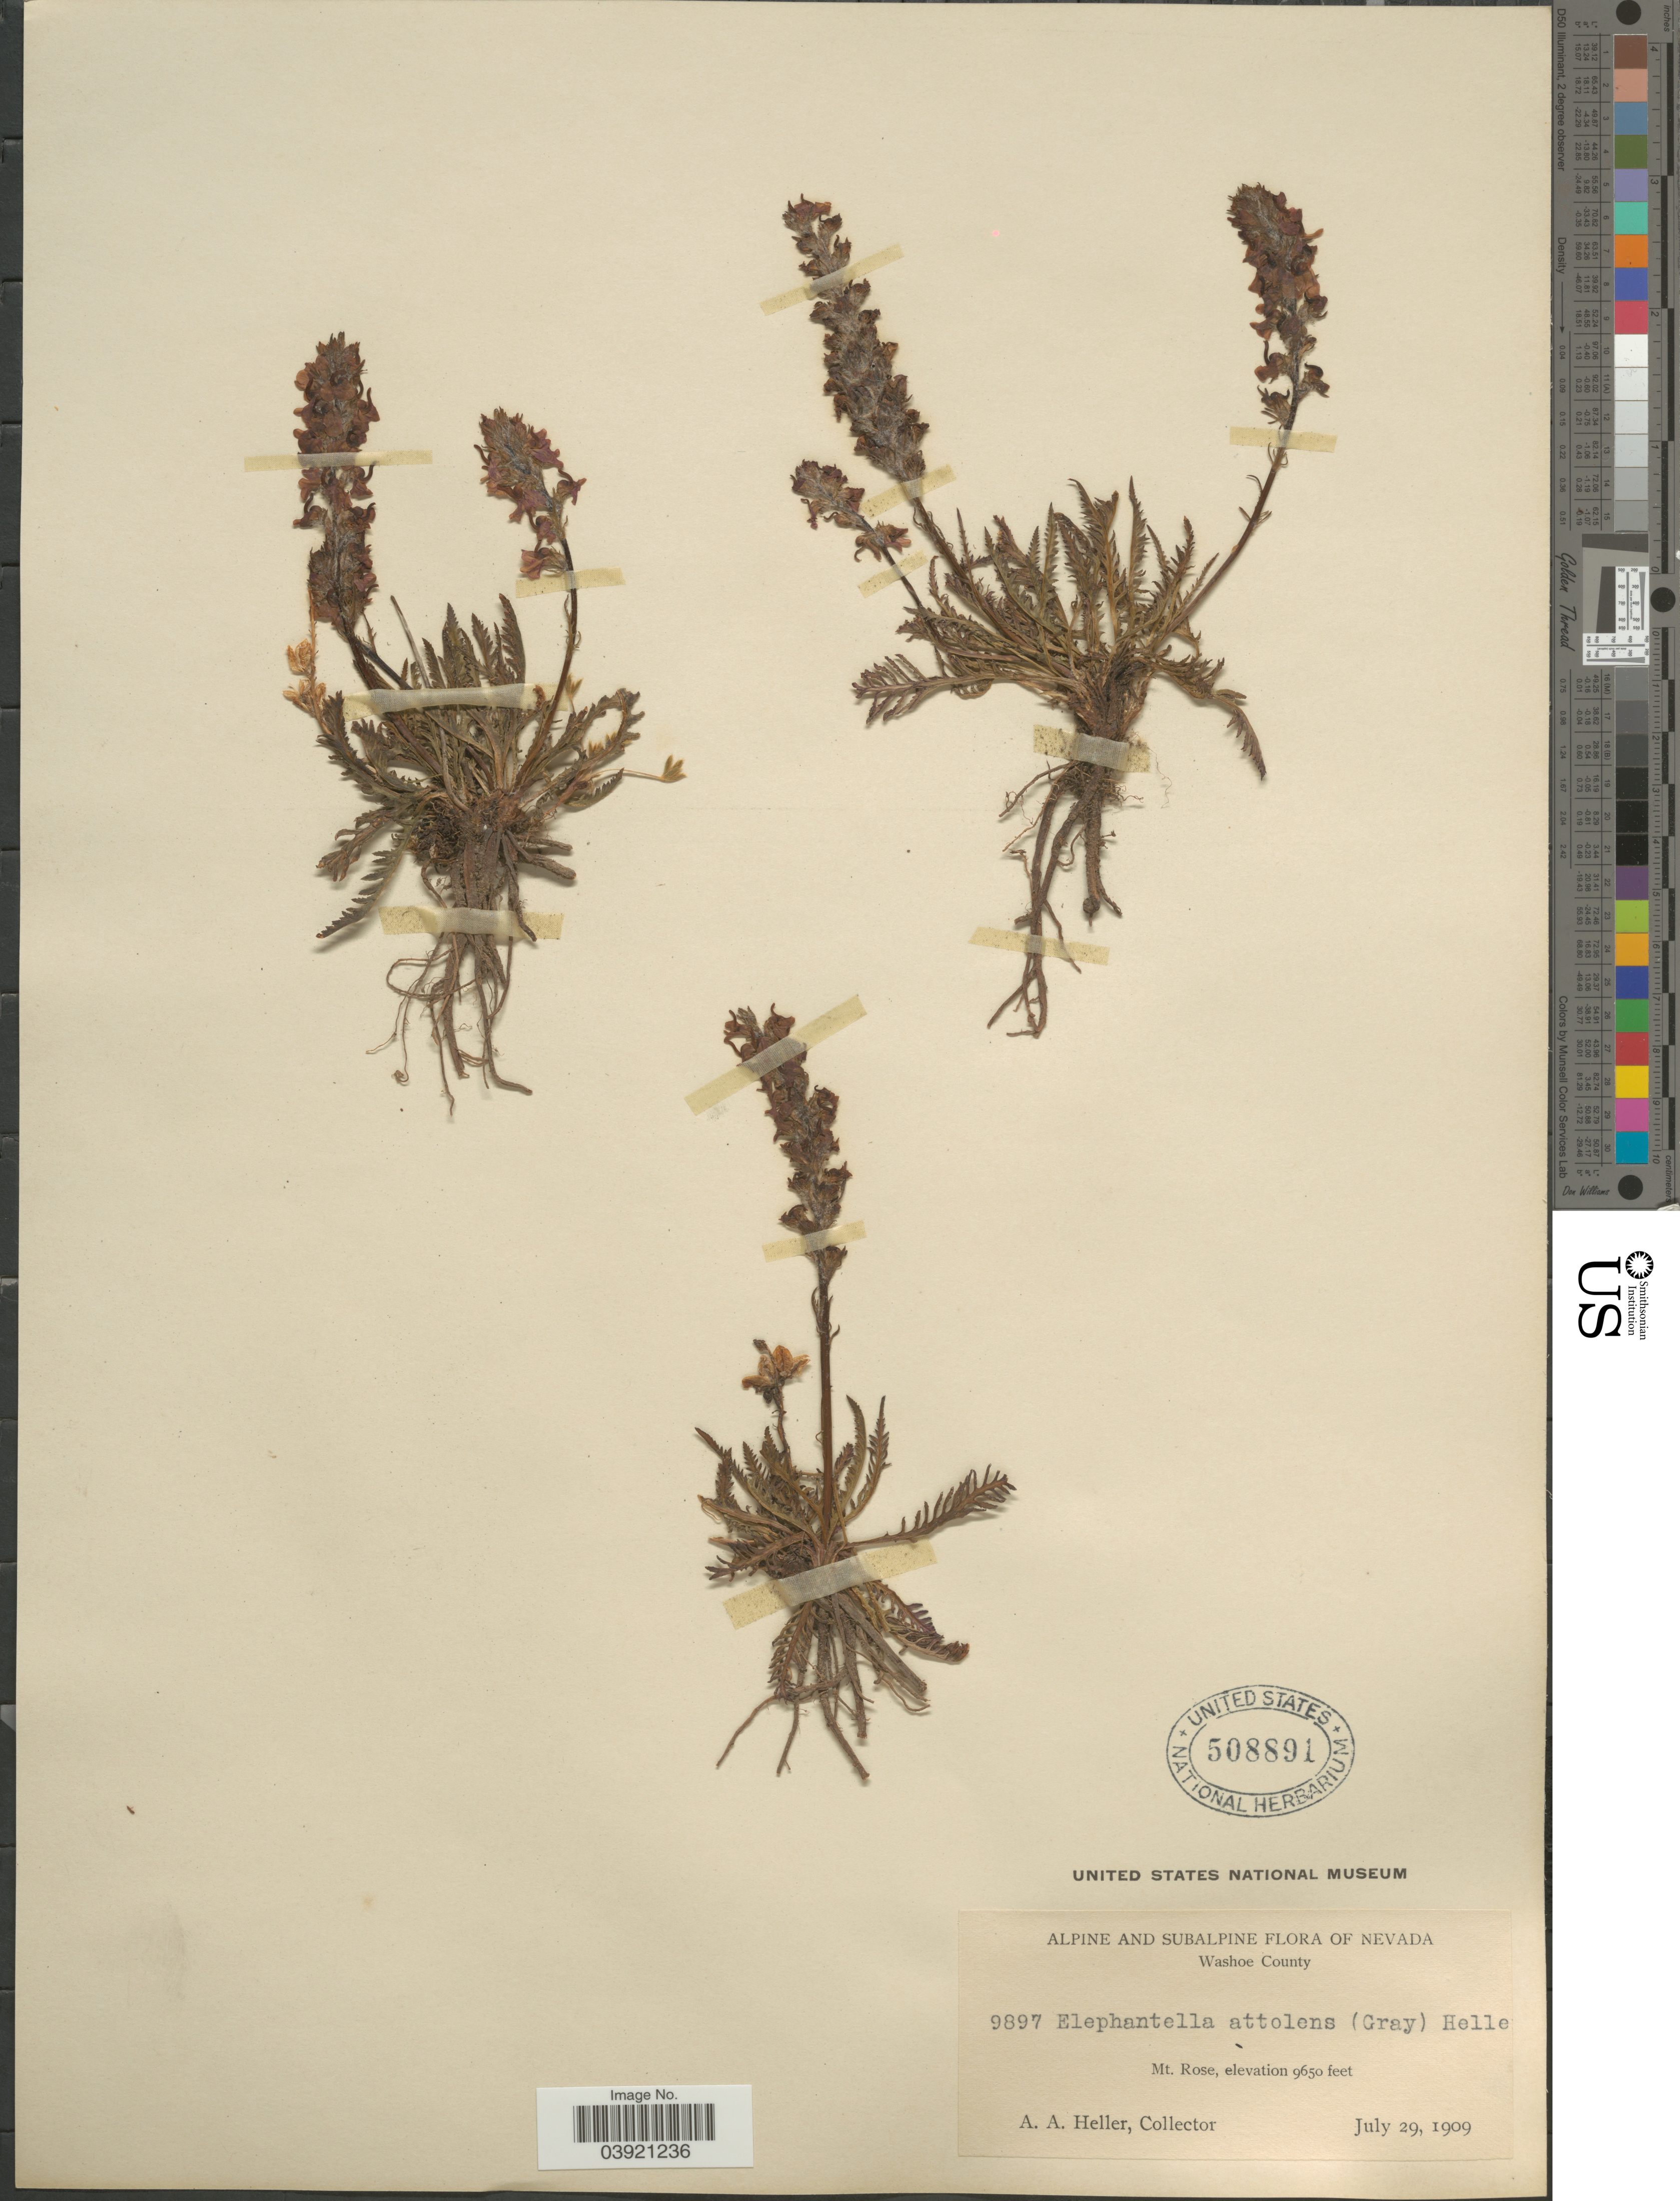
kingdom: Plantae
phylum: Tracheophyta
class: Magnoliopsida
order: Lamiales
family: Orobanchaceae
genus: Pedicularis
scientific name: Pedicularis attollens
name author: A. Gray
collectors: A. A. Heller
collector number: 9897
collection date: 1909-07-29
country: United States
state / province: Nevada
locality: Alpine and Subalpine. Washoe County. Mt. Rose.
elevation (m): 2941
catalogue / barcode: US 508891